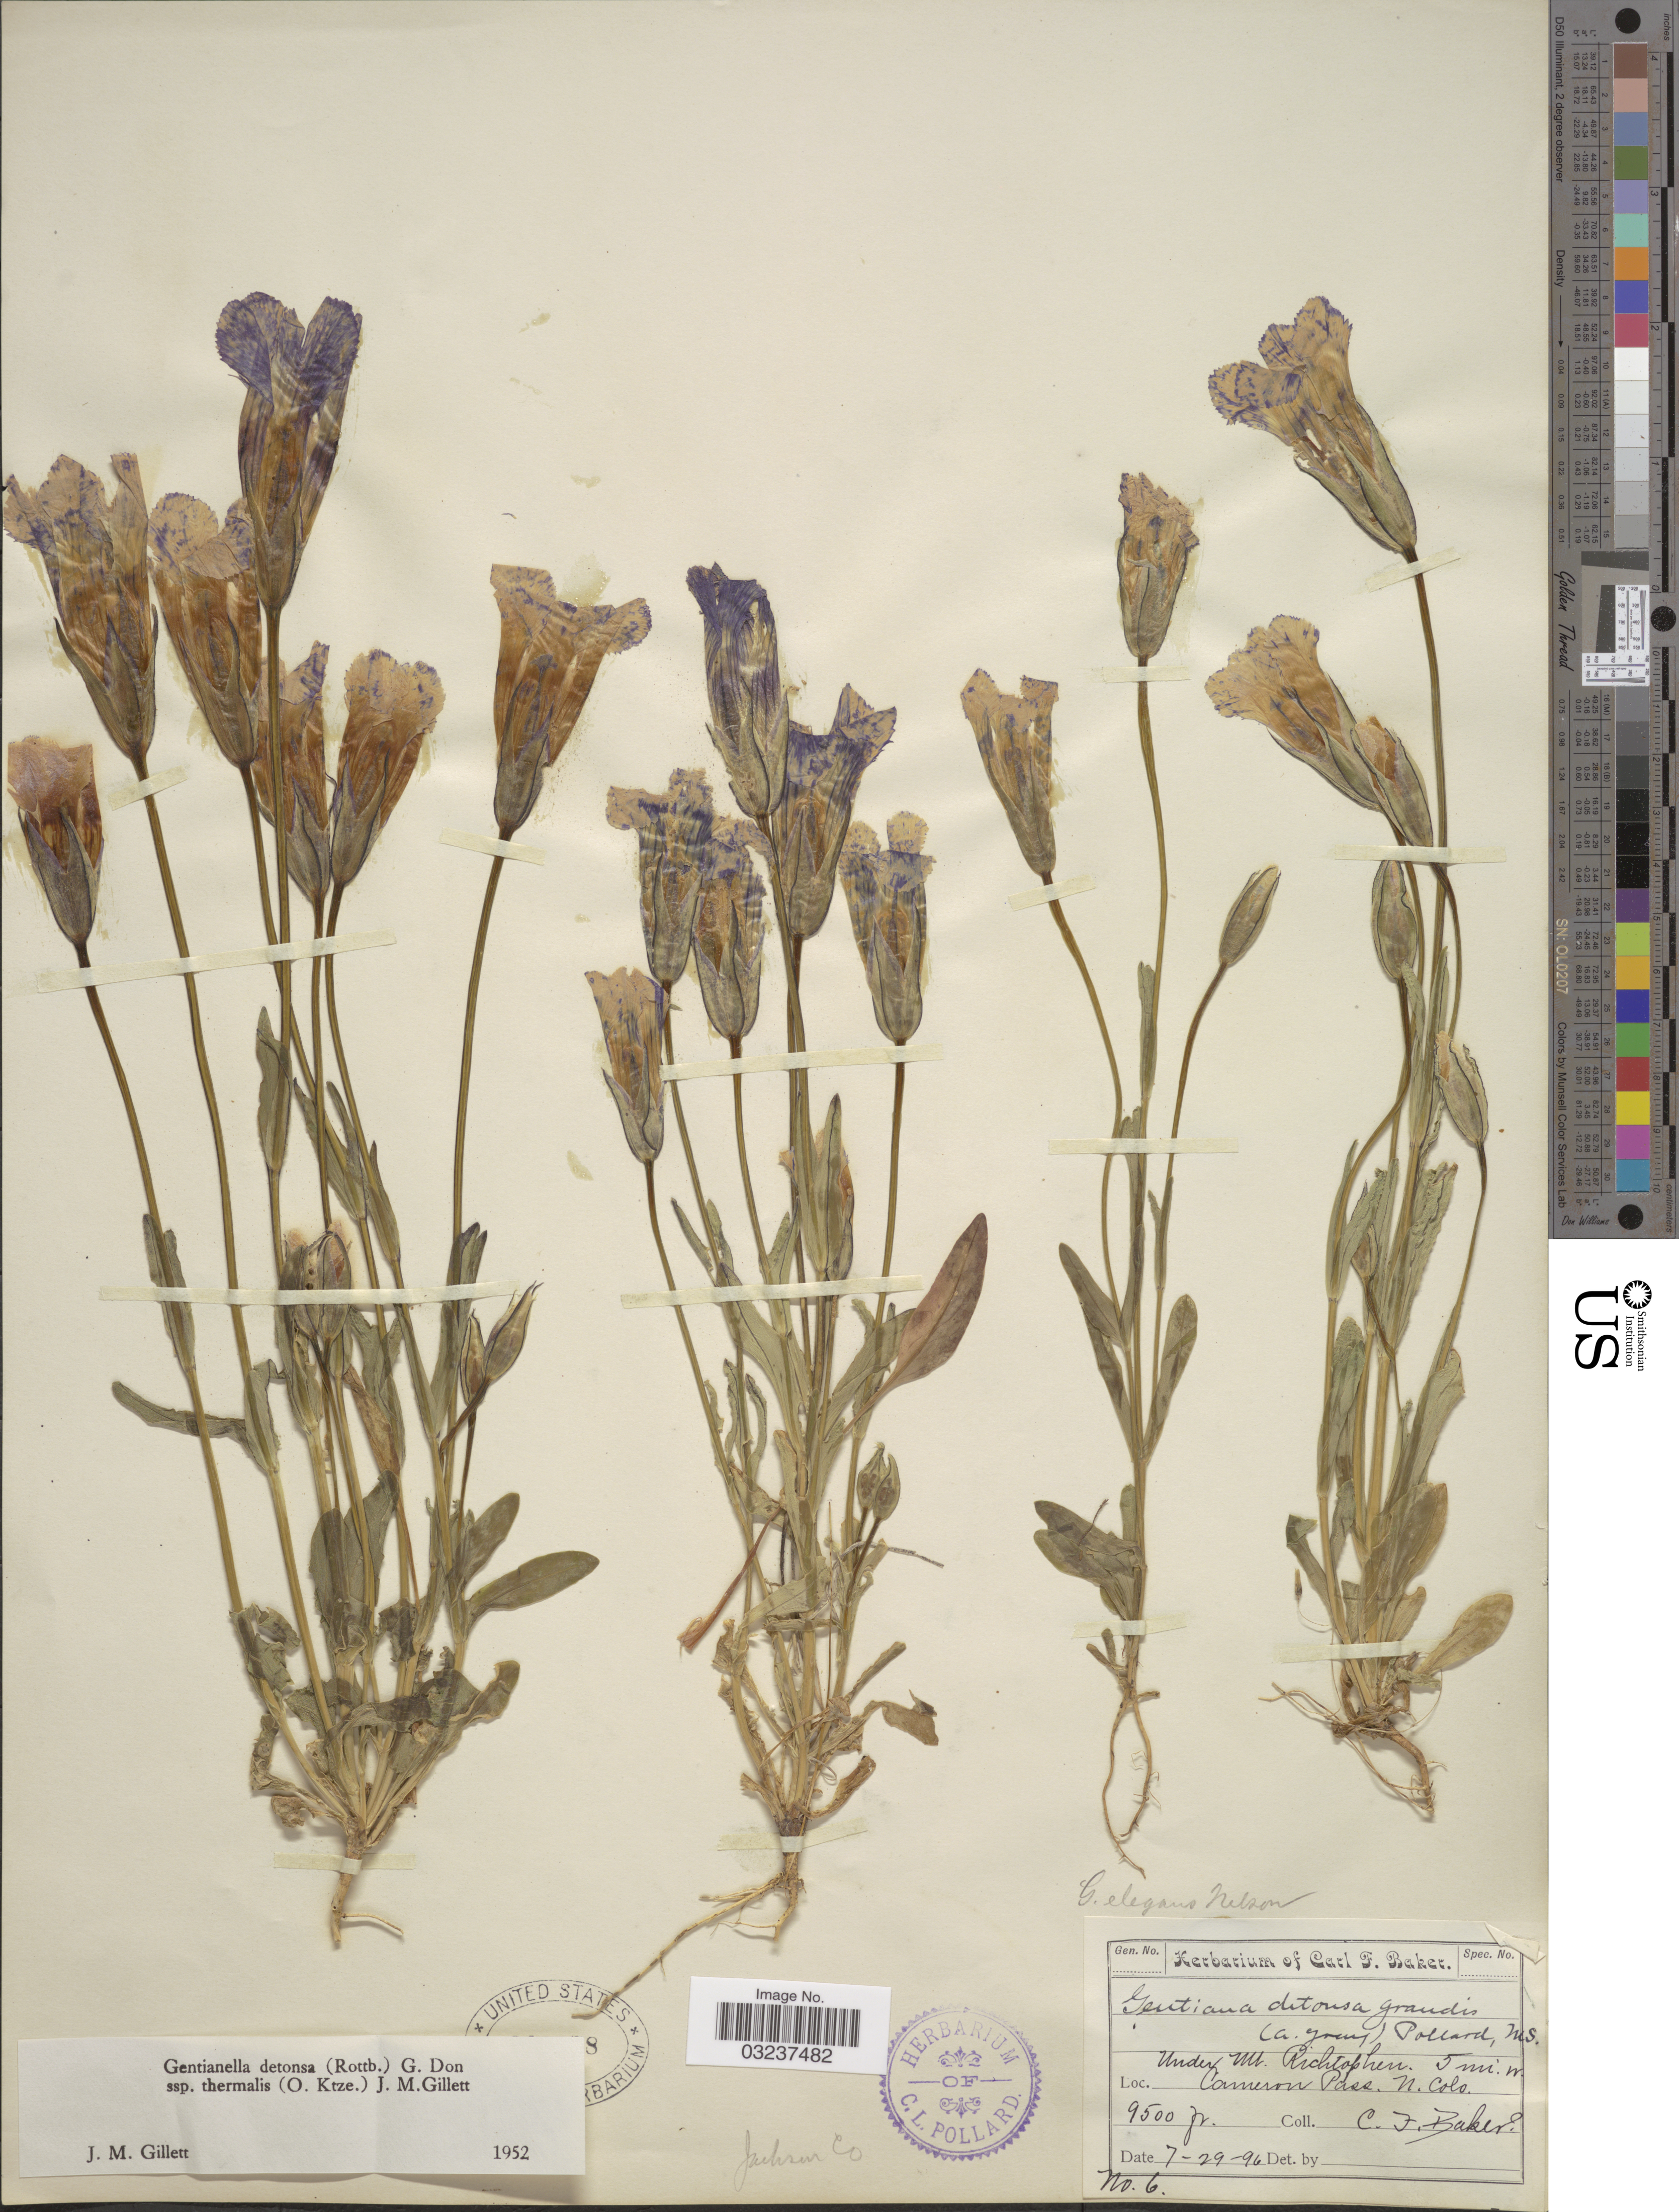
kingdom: Plantae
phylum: Tracheophyta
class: Magnoliopsida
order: Gentianales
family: Gentianaceae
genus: Gentianella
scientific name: Gentianella detonsa subsp. elegans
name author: (A. Gray) J.M. Gillett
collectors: C. F. Baker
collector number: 6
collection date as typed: Transcribed d/m/y: 29/7/96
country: United States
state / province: Colorado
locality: Under Mt. Richtophen. 5 mi. W. Cameron Pass. N. Colo., Jackson Co.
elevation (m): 2896